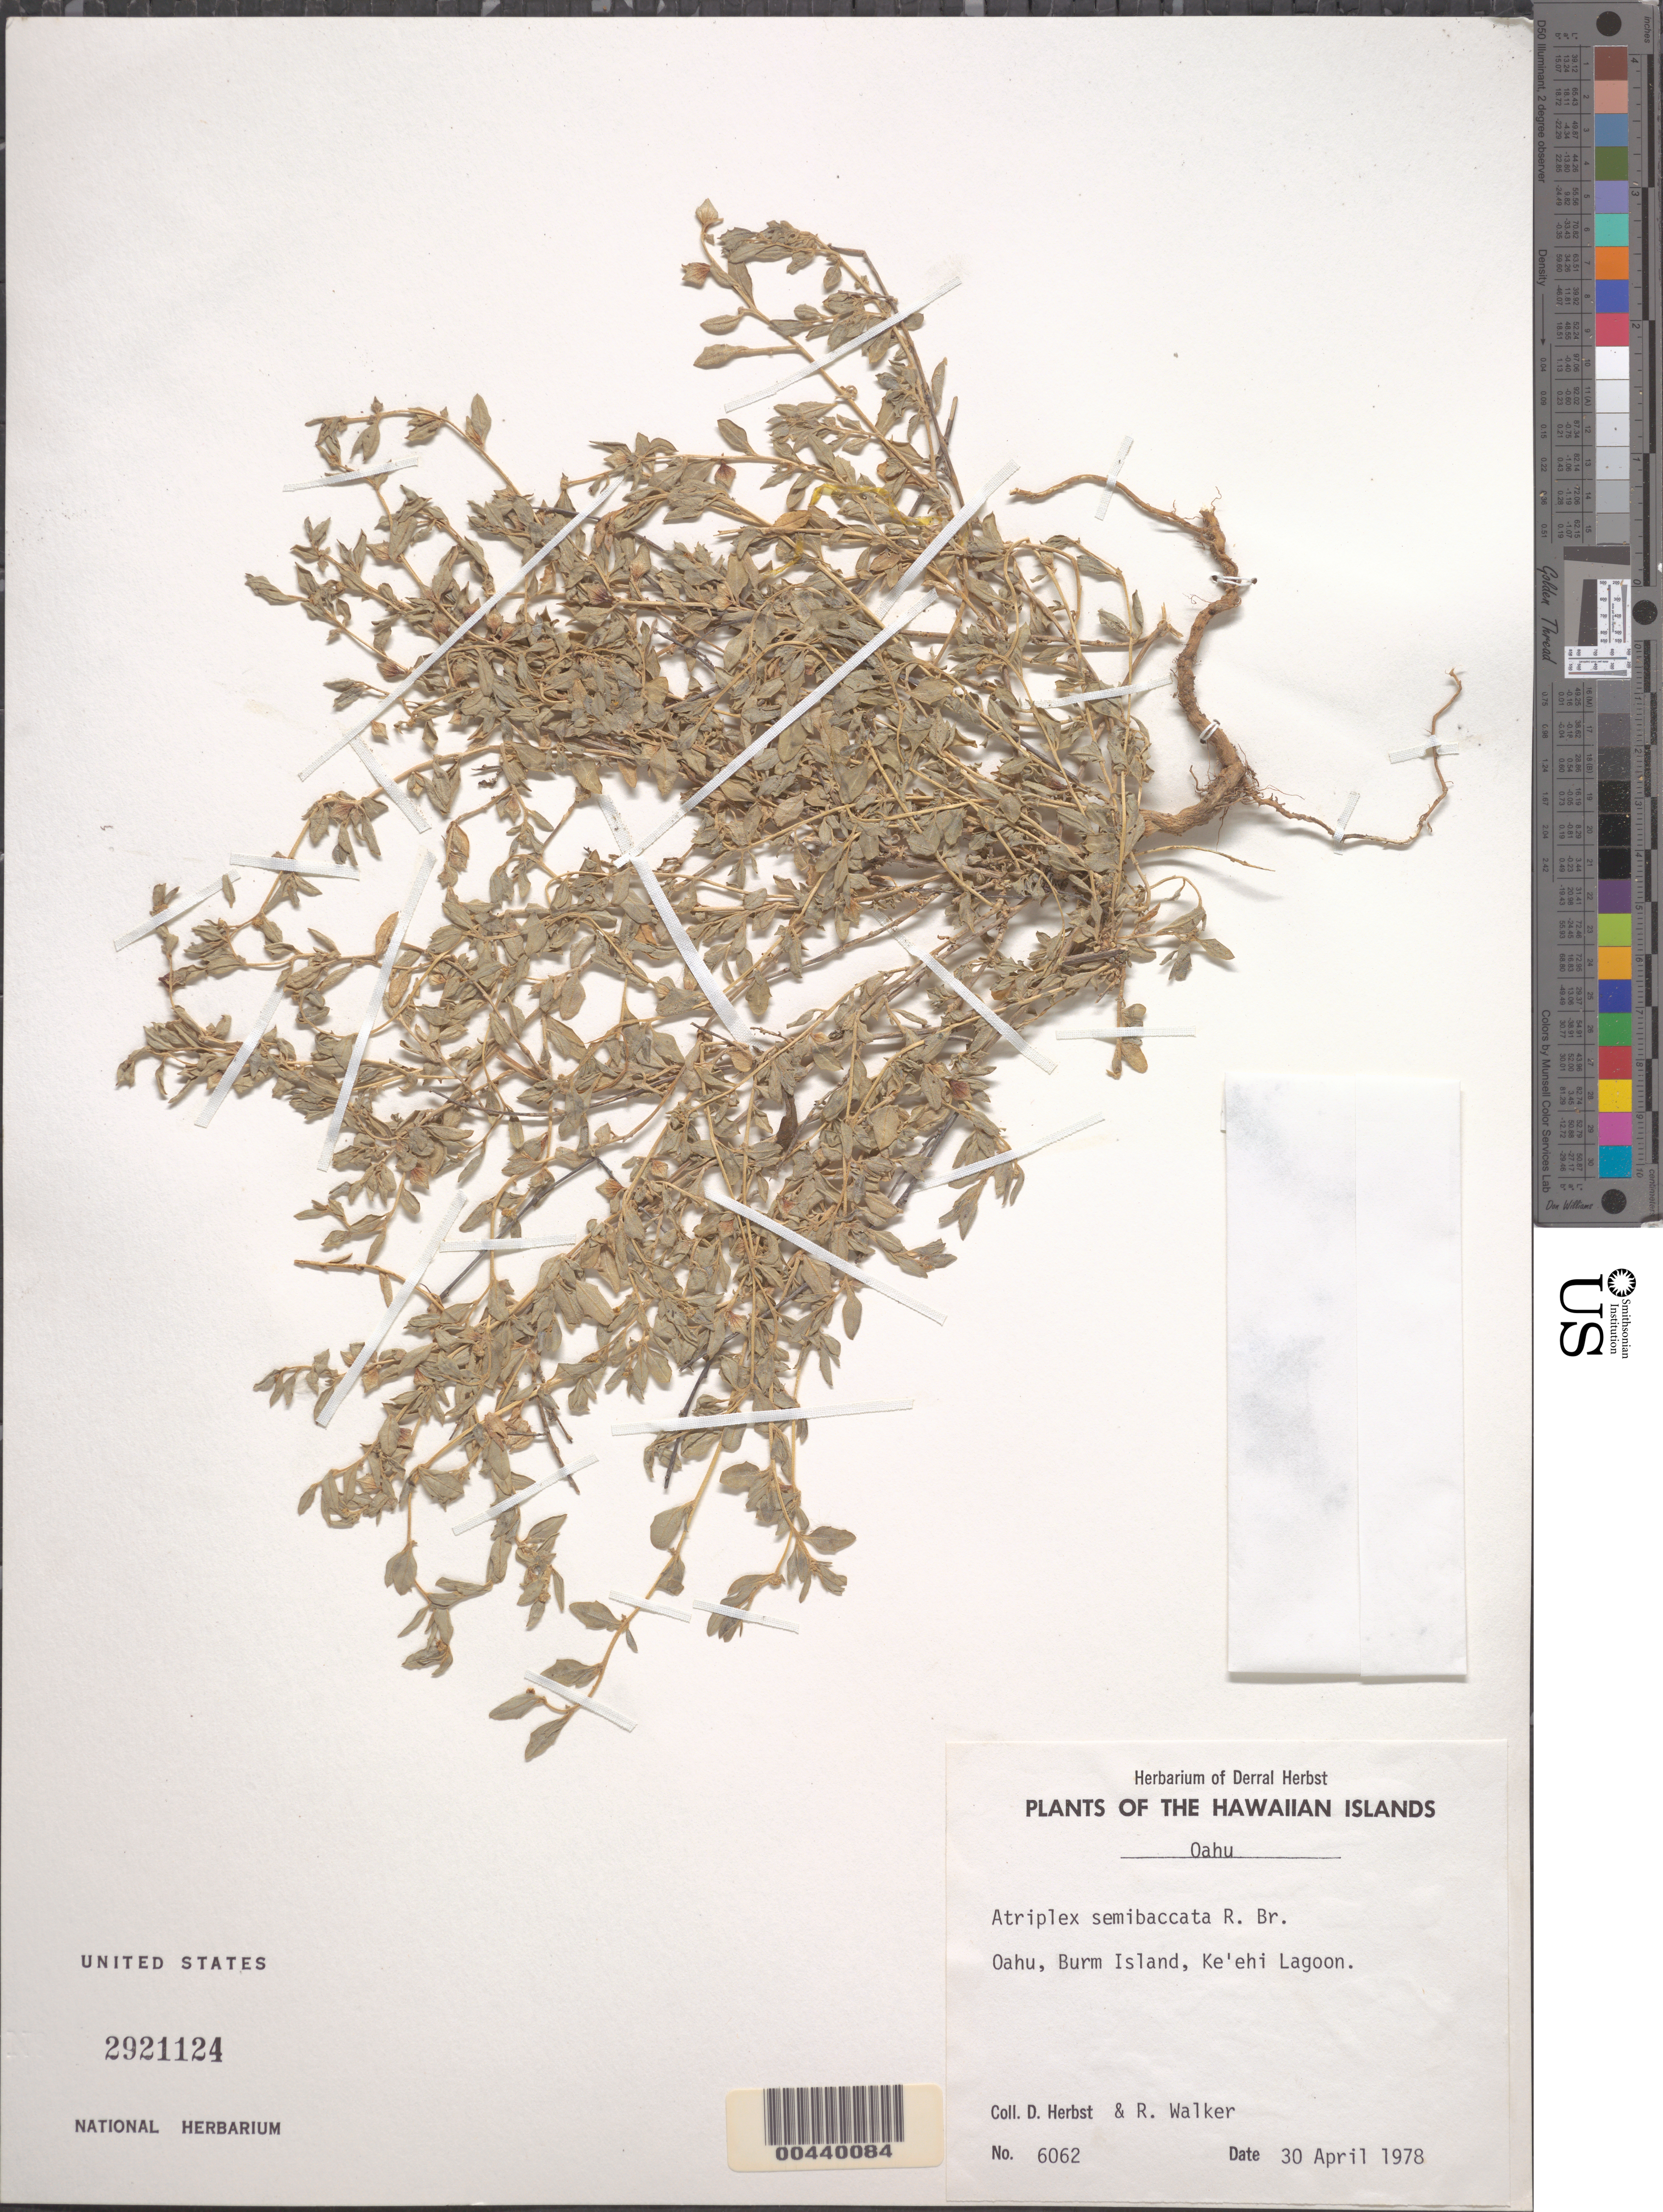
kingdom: Plantae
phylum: Tracheophyta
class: Magnoliopsida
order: Caryophyllales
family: Amaranthaceae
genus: Atriplex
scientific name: Atriplex semibaccata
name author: R. Br.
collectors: D. R. Herbst & R. Walker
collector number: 6062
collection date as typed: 30 Apr 1978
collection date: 1978-04-30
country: United States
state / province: Hawaii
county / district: Kauai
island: Kaua'i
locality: Burm Island, Ke'ehi Lagoon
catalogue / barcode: US 2921124